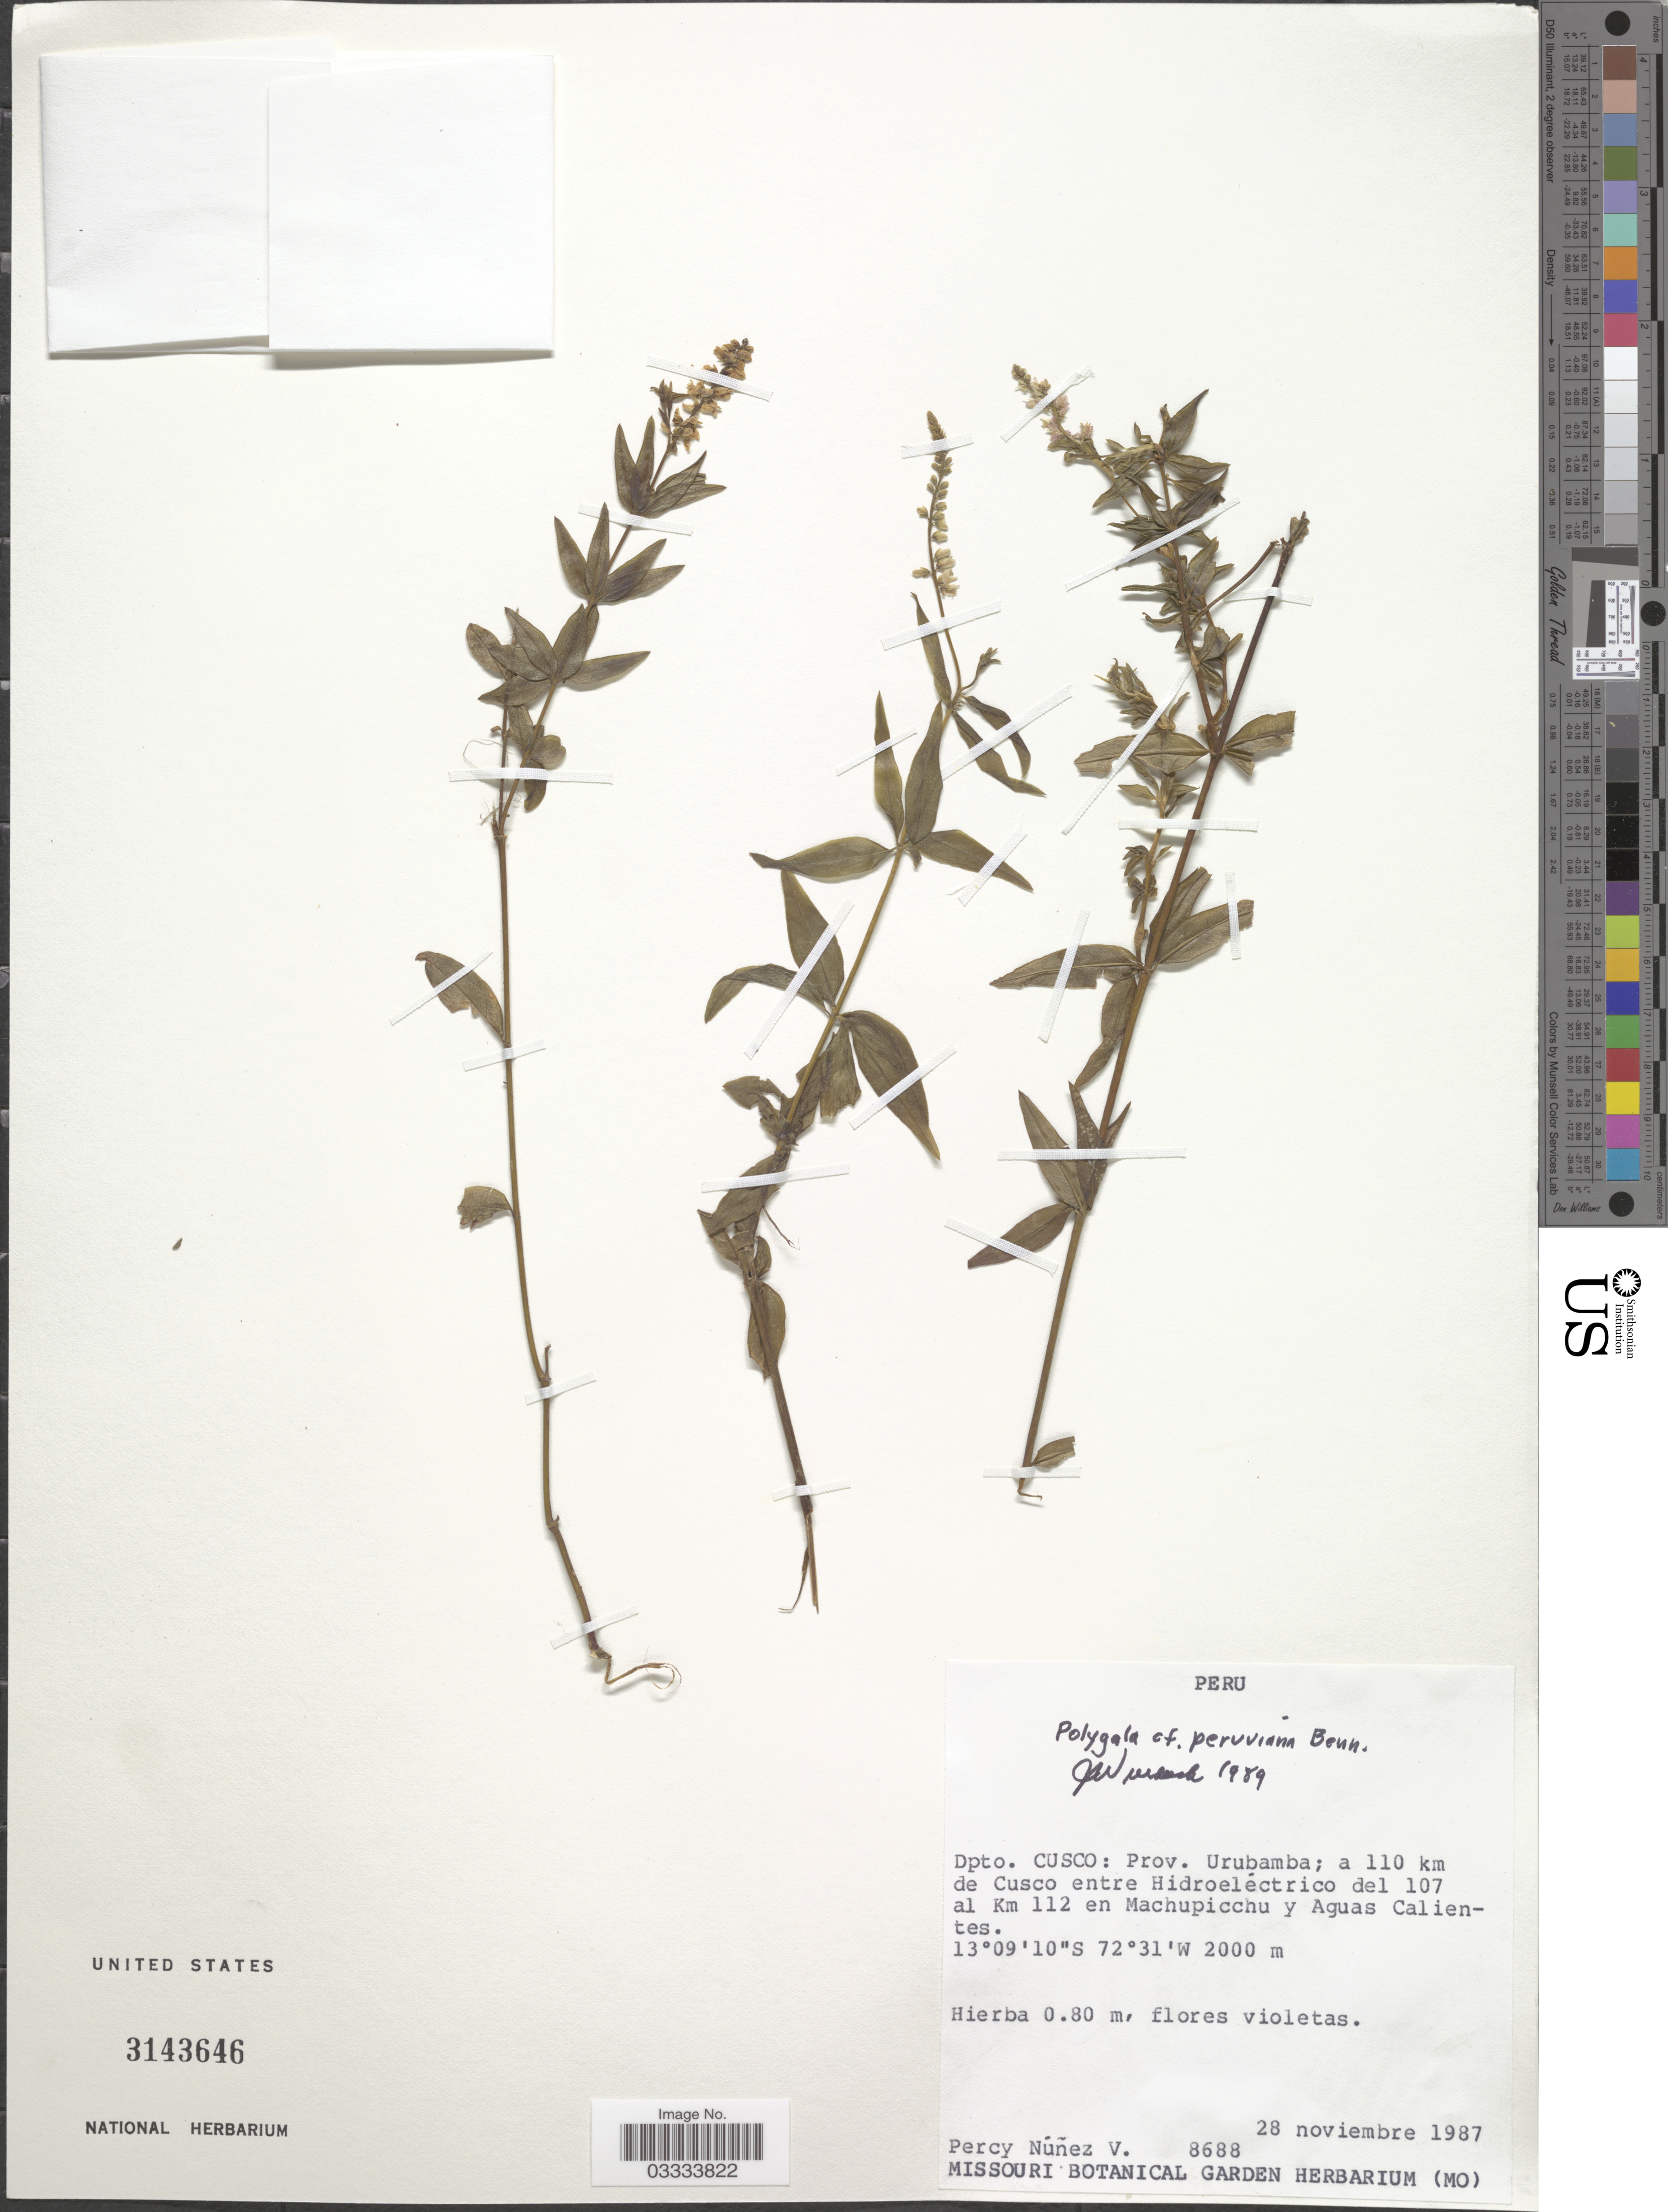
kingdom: Plantae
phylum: Tracheophyta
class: Magnoliopsida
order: Fabales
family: Polygalaceae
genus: Polygala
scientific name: Polygala nemoralis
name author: A.W. Benn.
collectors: P. Nuñez V.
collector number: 8688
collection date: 1987-11-28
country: Peru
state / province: Cusco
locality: Dpto. Cusco: Prov. Urubamba; a 110 km de Cusco entre Hidroeléctrico del 107 al Km 112 en Machupicchu y Aguas Calientes.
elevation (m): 2000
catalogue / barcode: US 3143646